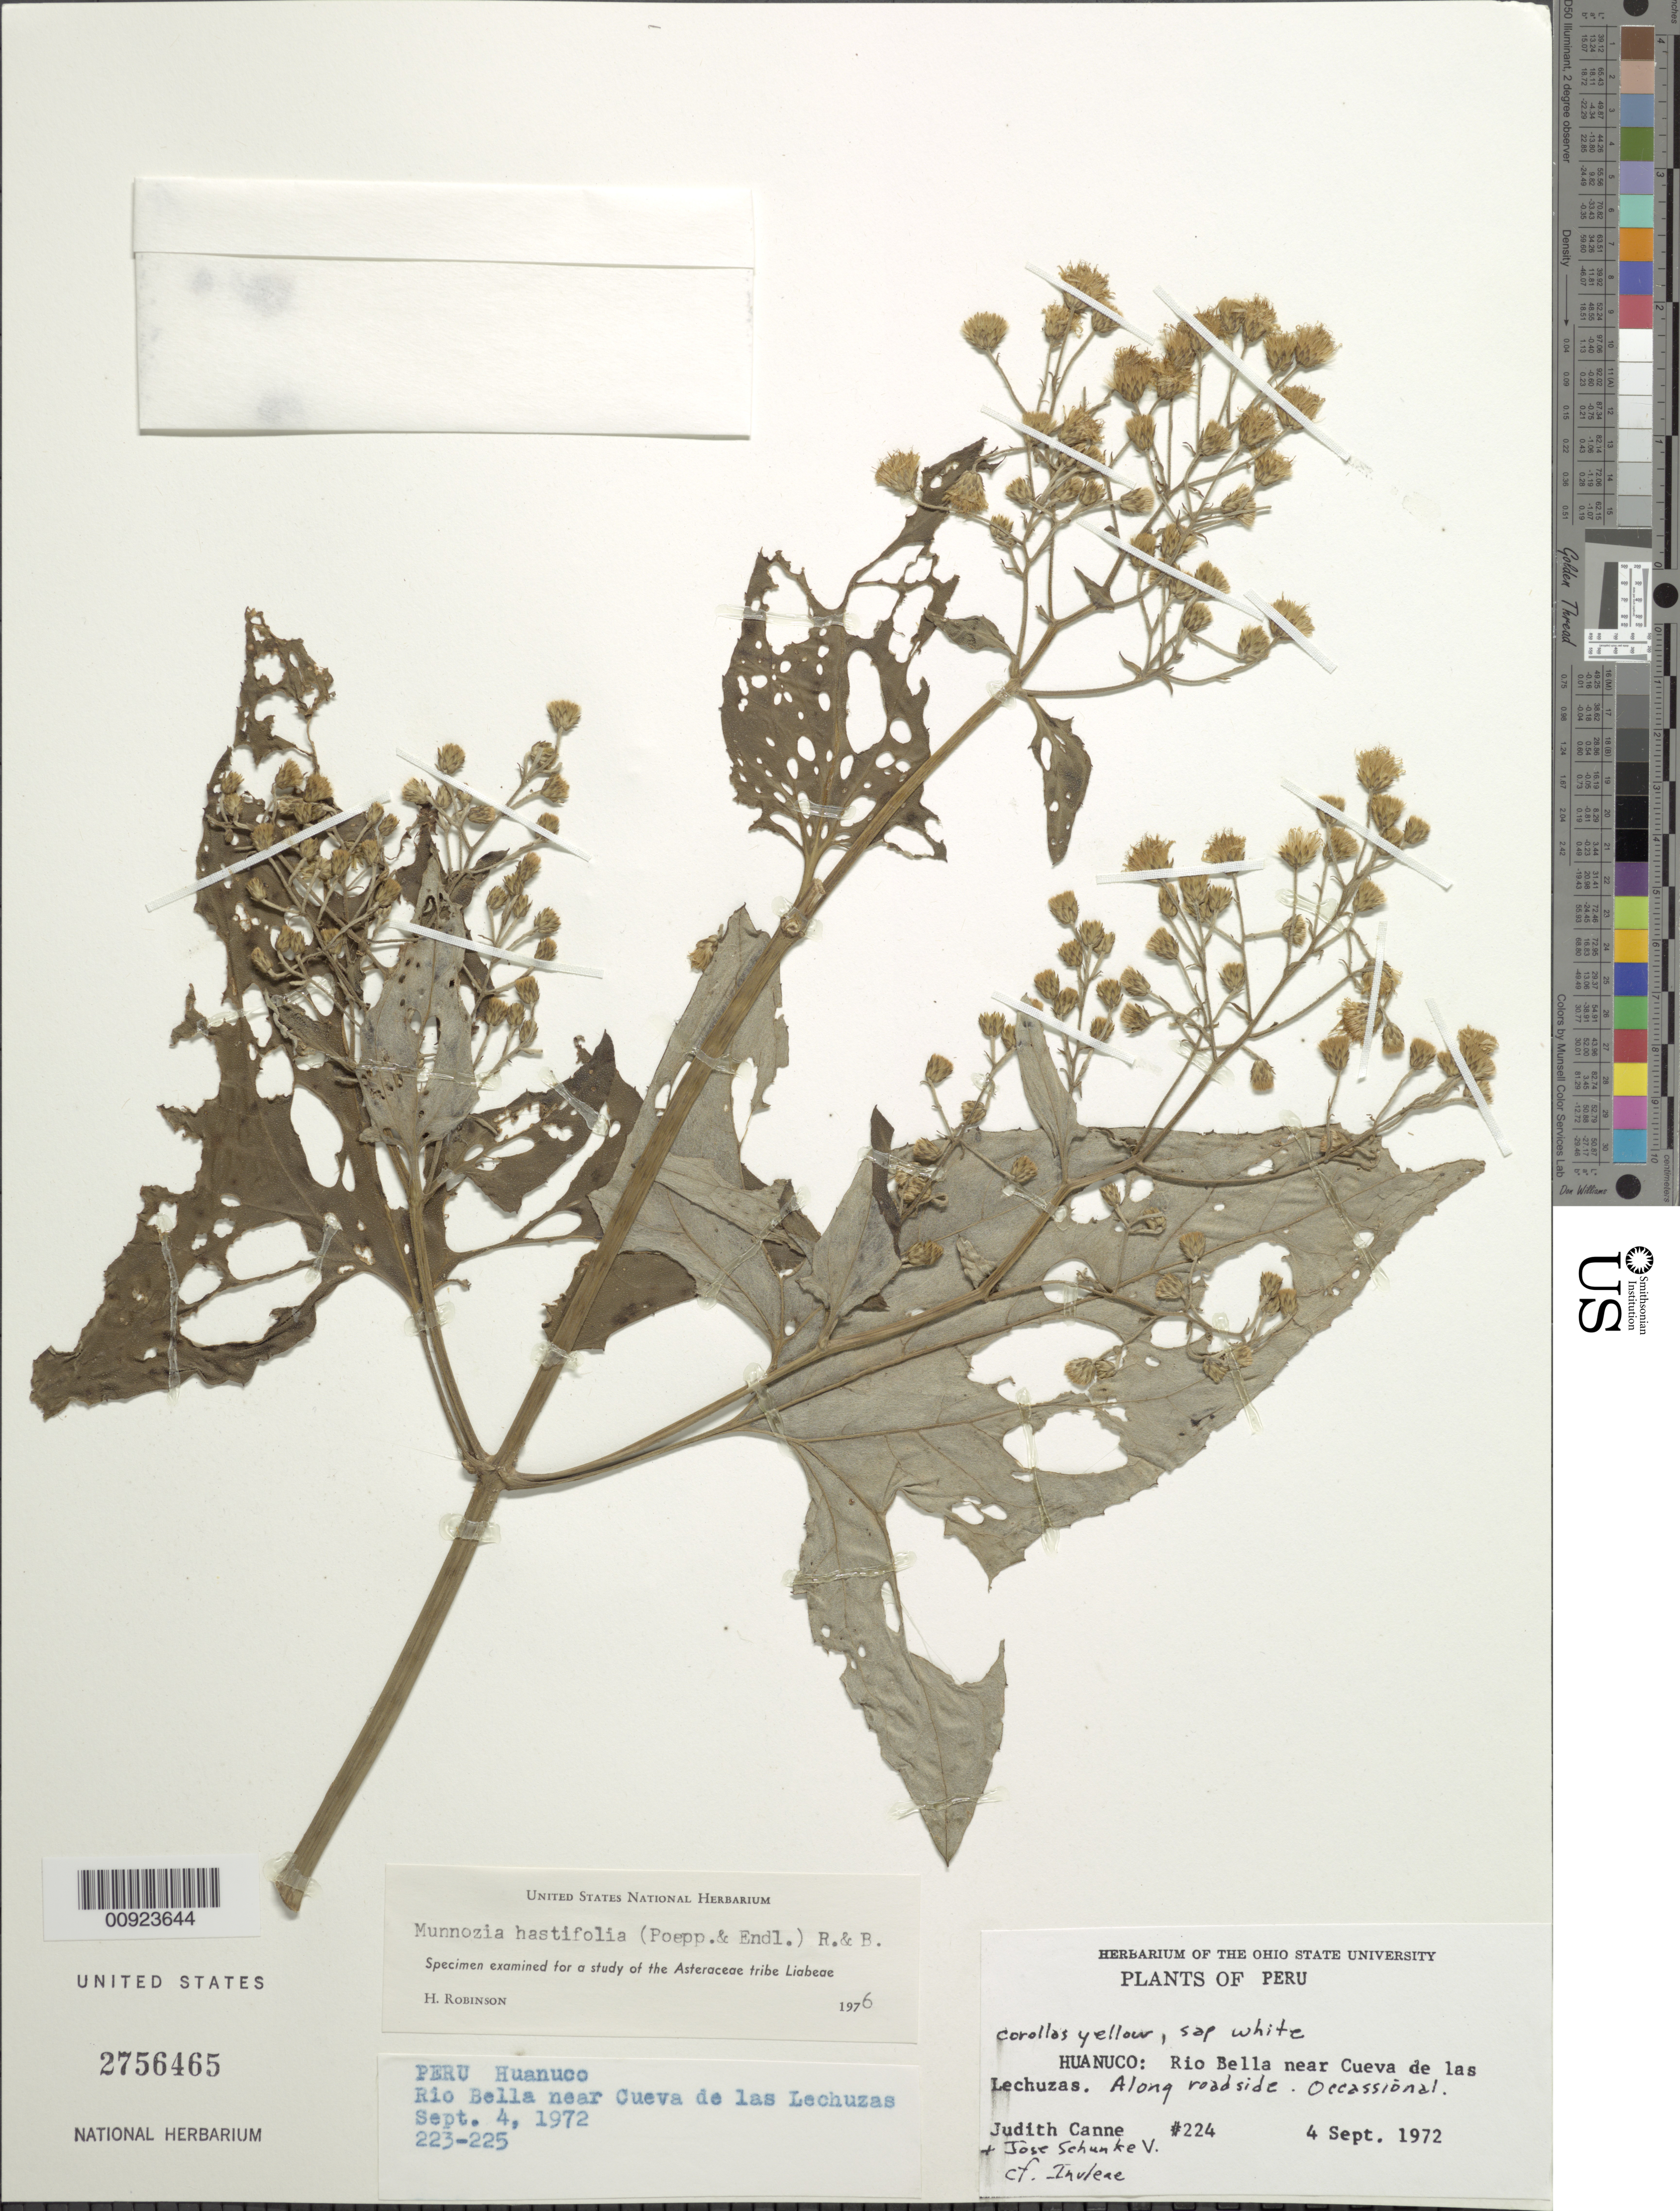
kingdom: Plantae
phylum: Tracheophyta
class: Magnoliopsida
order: Asterales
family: Asteraceae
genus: Munnozia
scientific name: Munnozia hastifolia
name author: (Poepp.) H. Rob. & Brettell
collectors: J. M. Canne-Hilliker & J. Schunke Vigo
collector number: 224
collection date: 1972-09-04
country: Peru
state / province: Huánuco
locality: Huanuco: Rio Bella near Cueva de las Lechuzas, Along roadside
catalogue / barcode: US 2756465